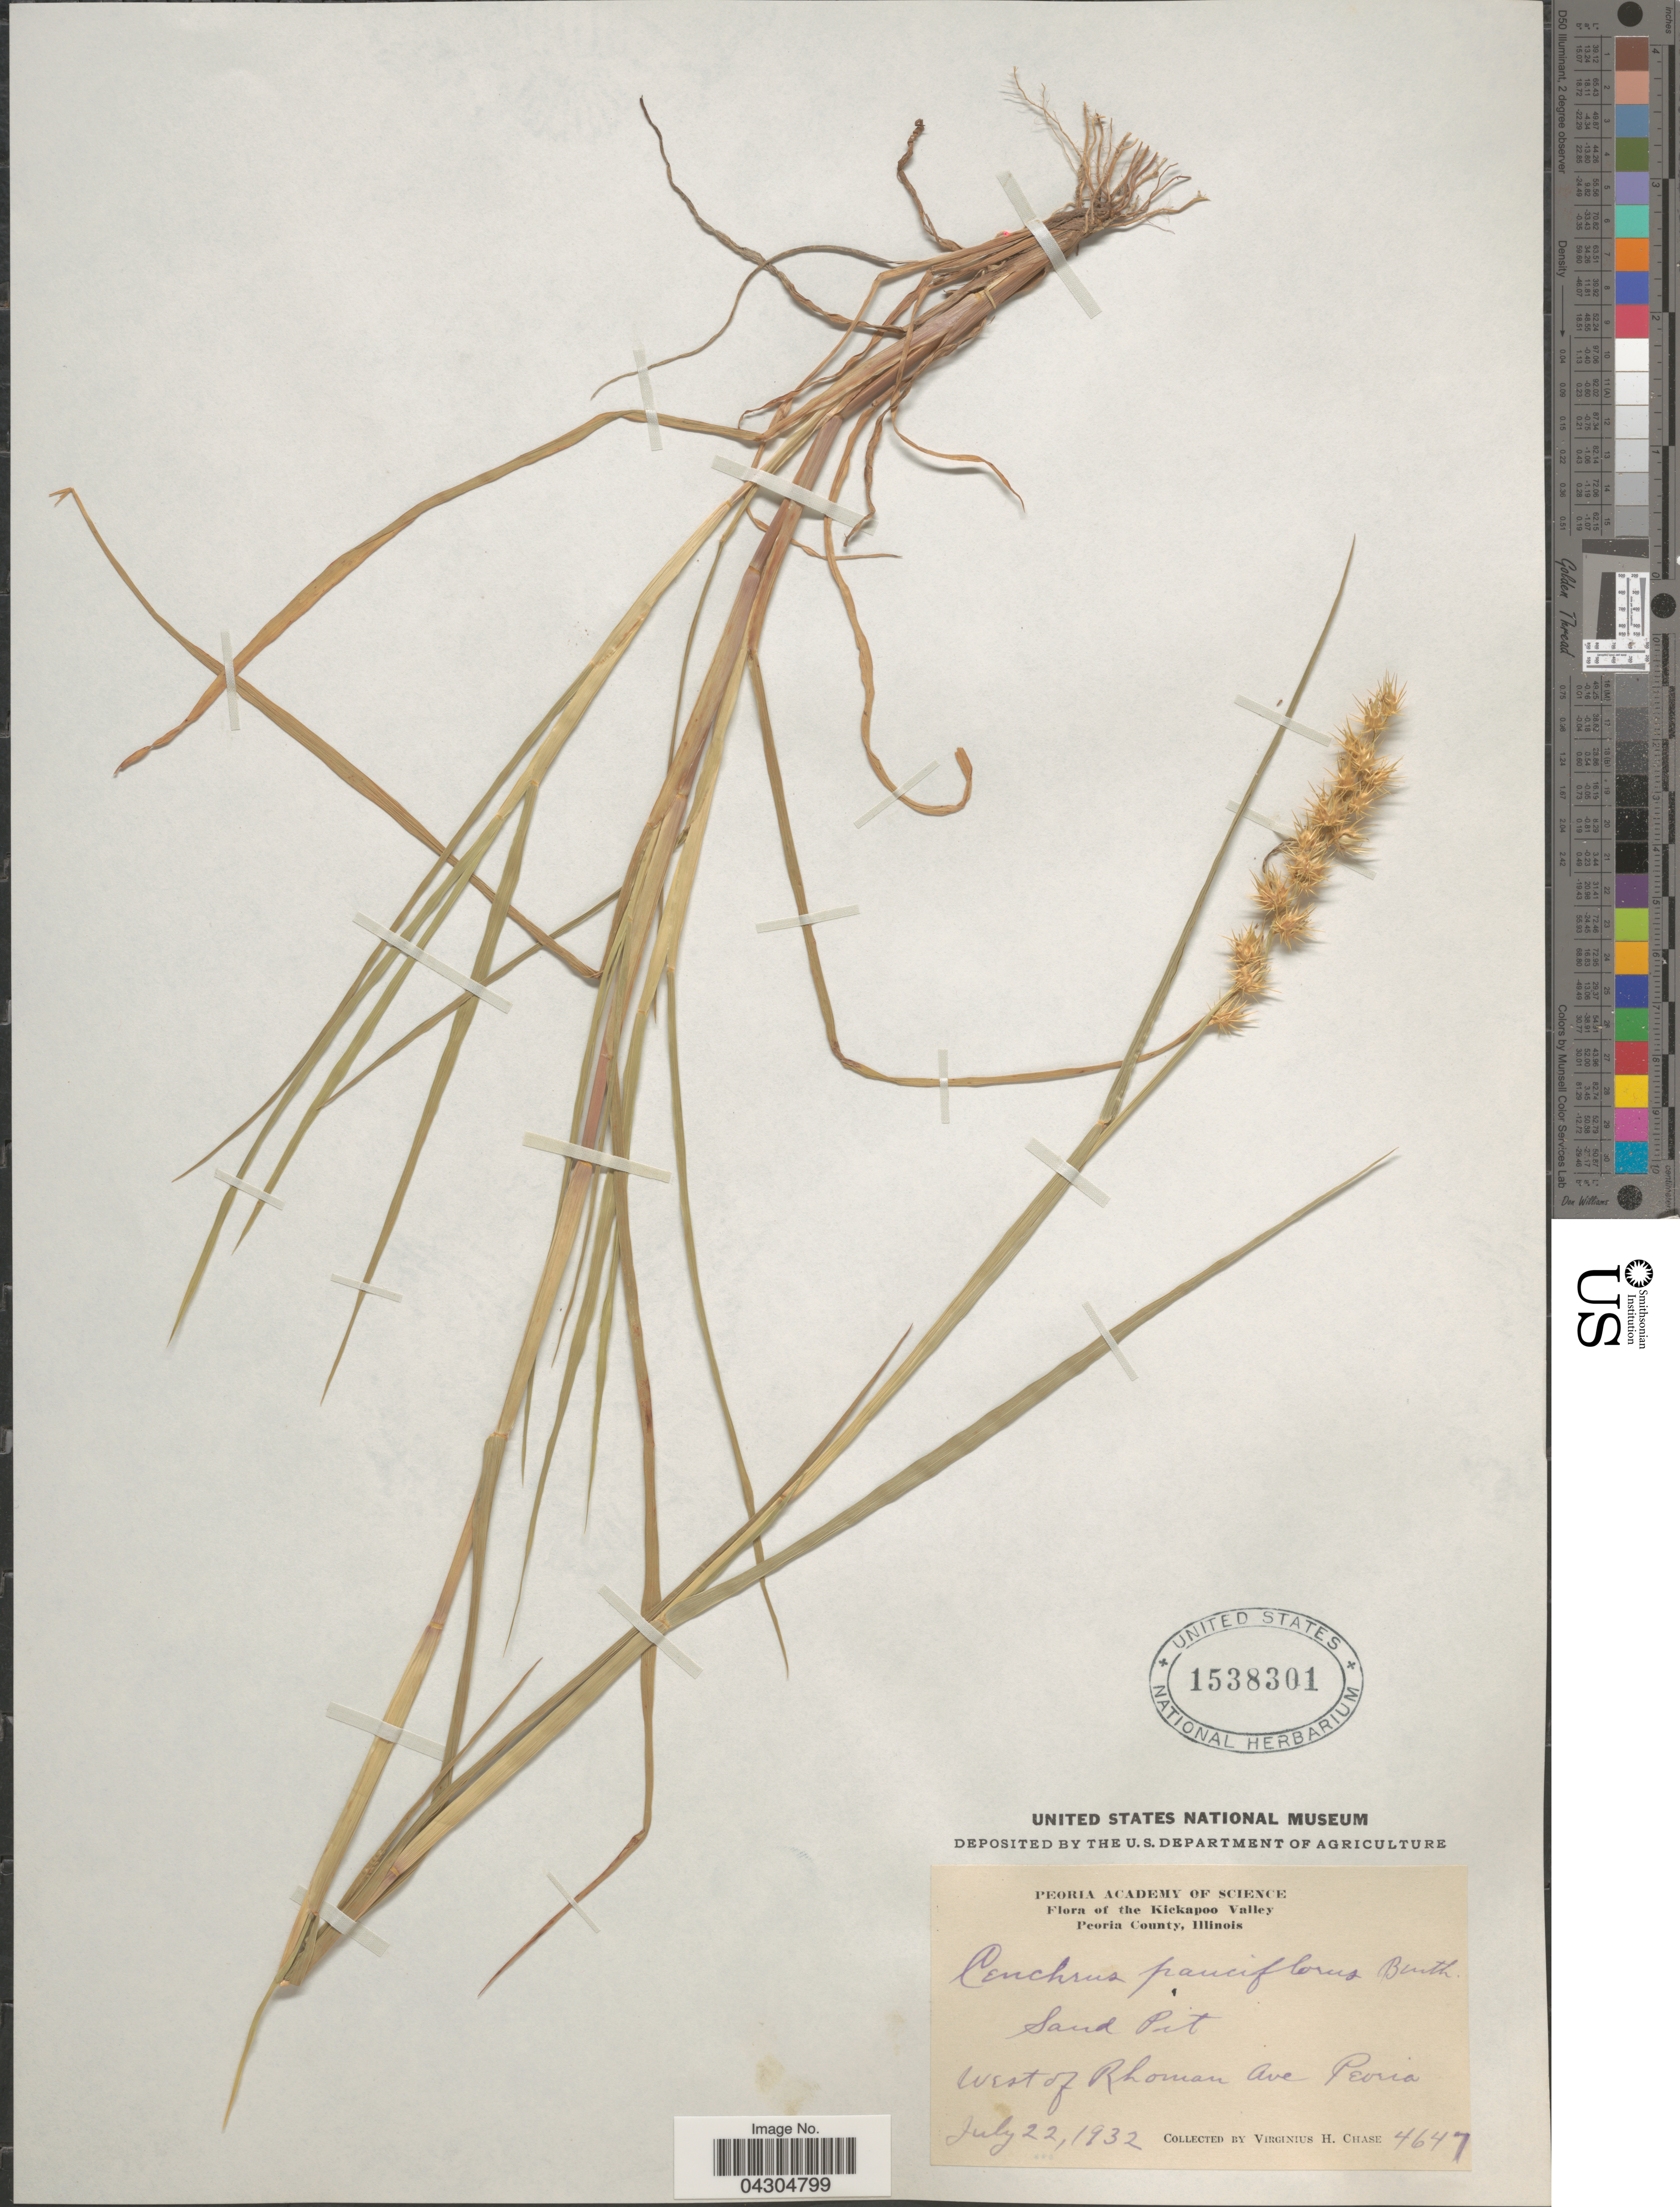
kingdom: Plantae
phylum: Tracheophyta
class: Liliopsida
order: Poales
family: Poaceae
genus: Cenchrus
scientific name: Cenchrus longispinus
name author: (Hack.) Fernald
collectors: V. H. Chase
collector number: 4647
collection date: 1932-07-22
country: United States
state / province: Illinois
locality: The Kickapoo Valley. Peoria County. Sand Pit. West of Rhoman Ave Peoria.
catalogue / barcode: US 1538301